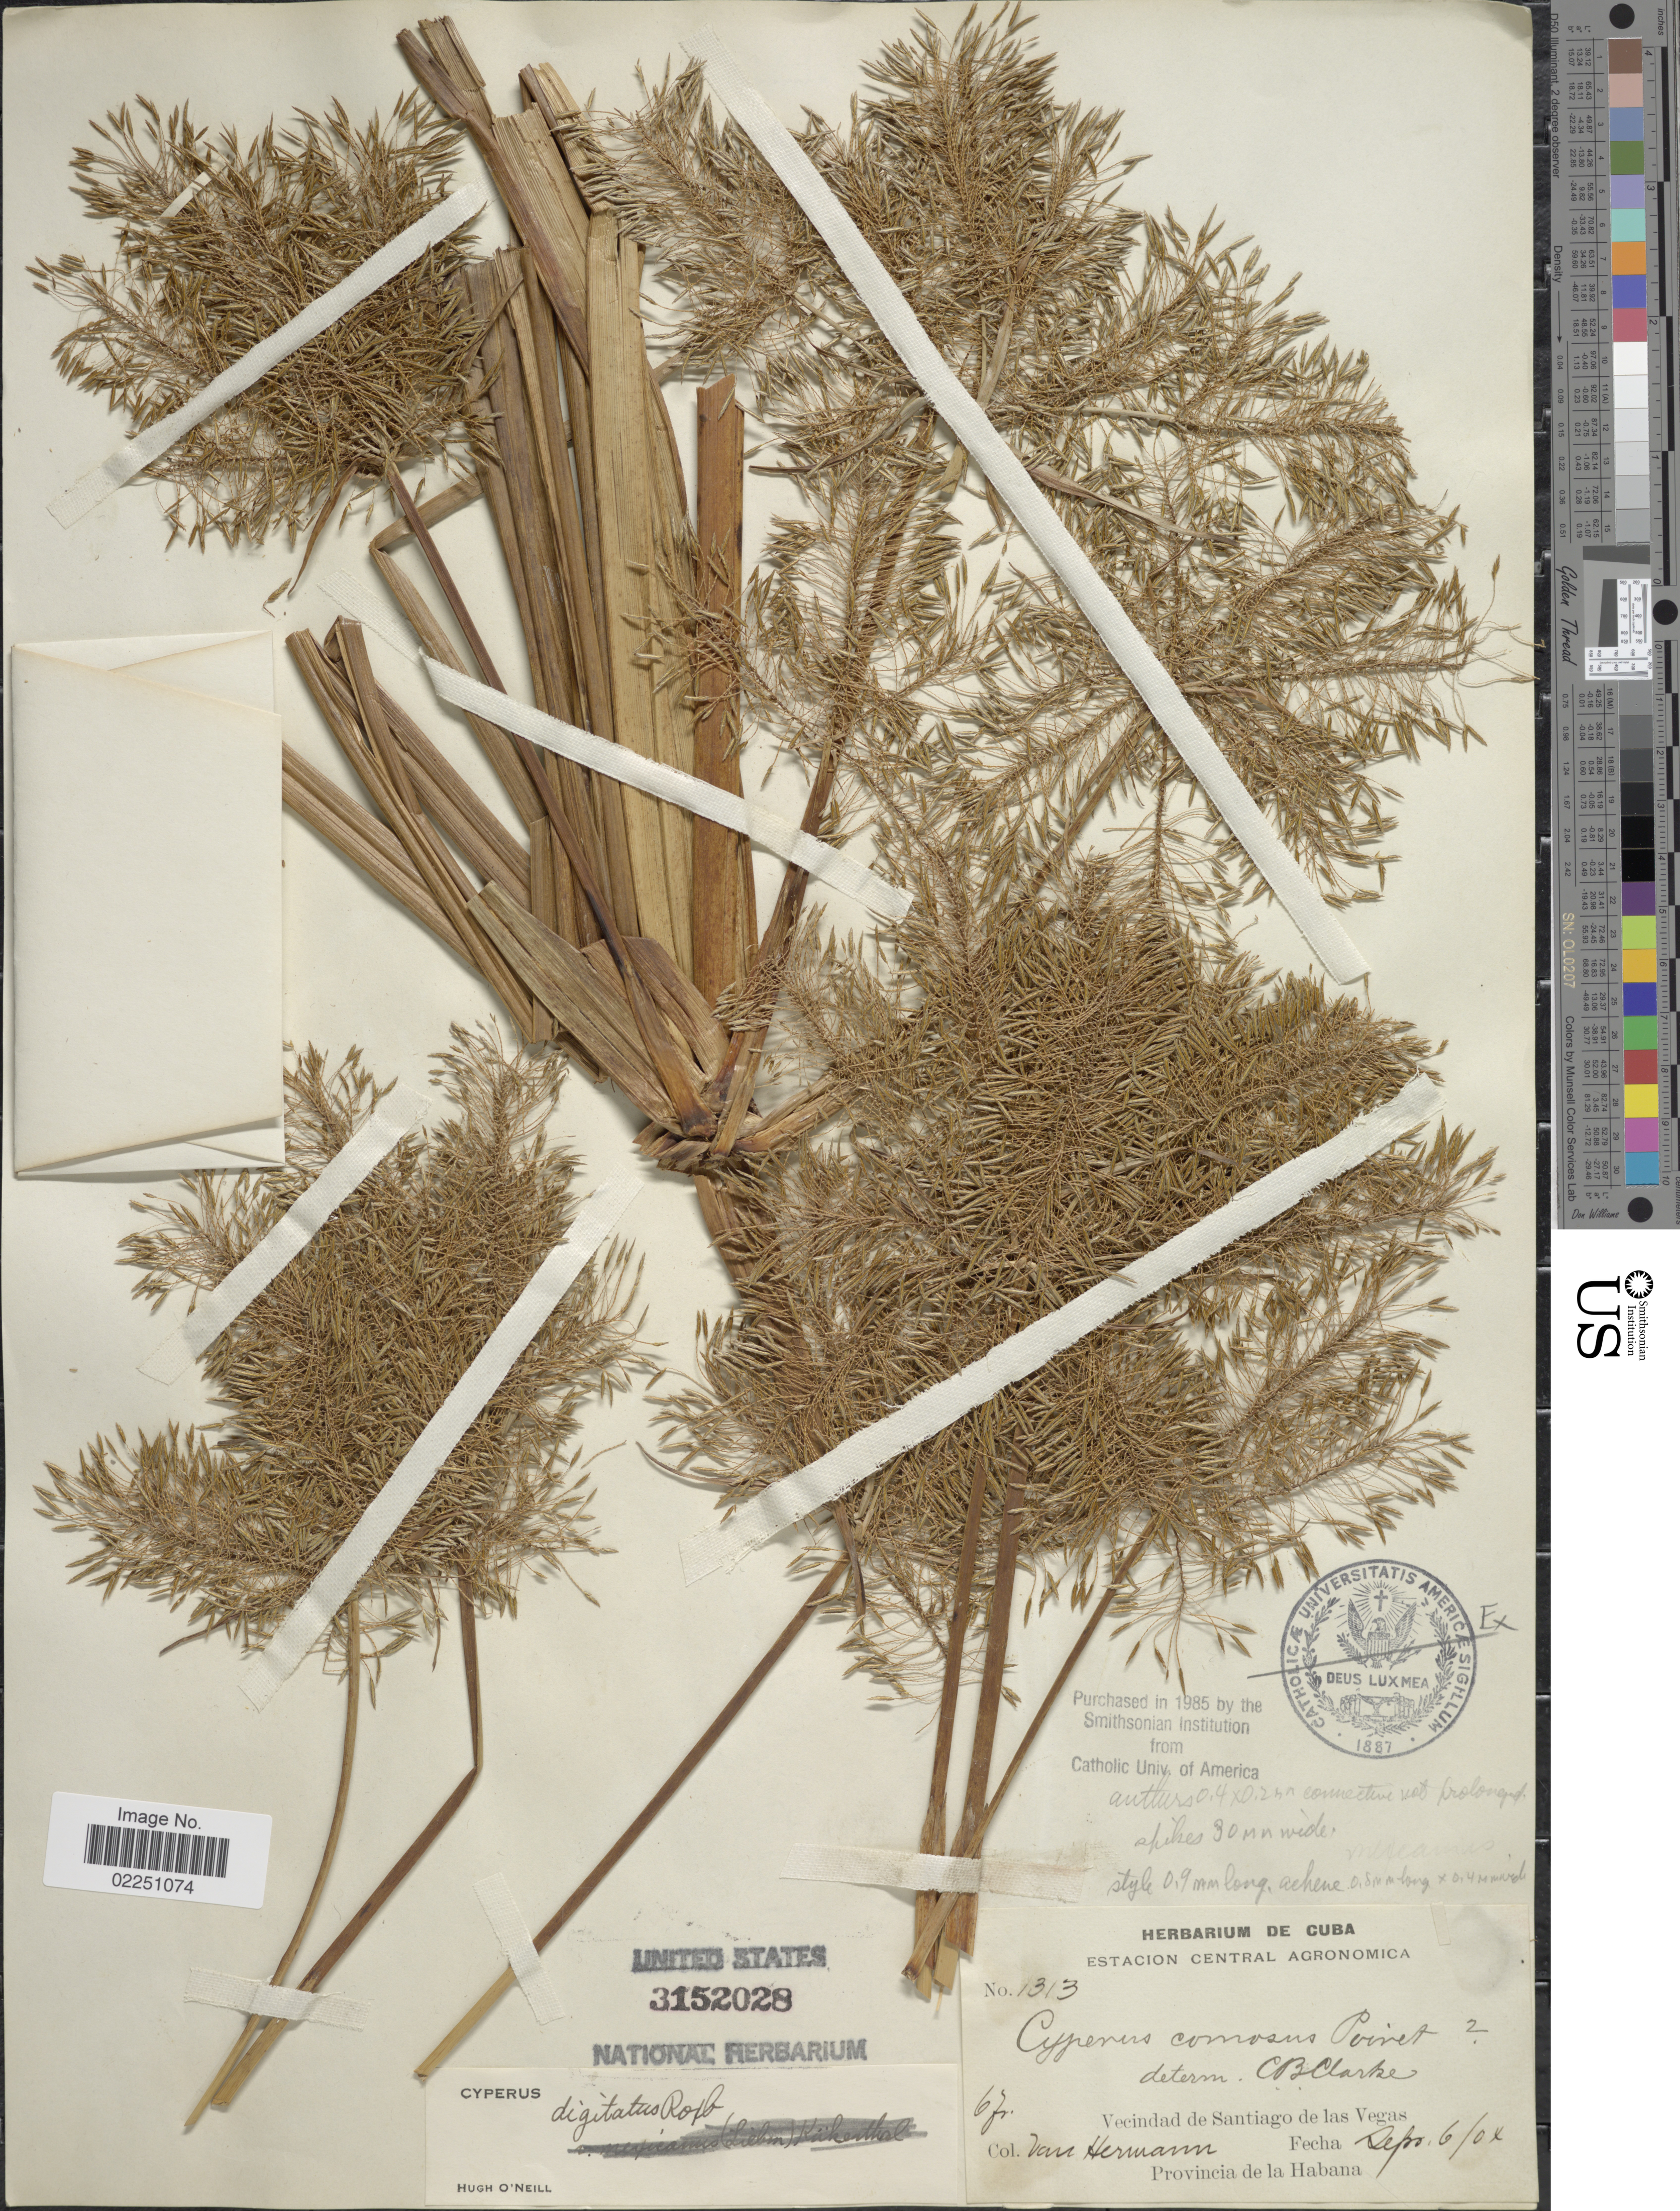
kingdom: Plantae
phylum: Tracheophyta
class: Liliopsida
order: Poales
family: Cyperaceae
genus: Cyperus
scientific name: Cyperus digitatus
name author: Roxb.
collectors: Van Hermann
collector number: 1313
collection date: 1904-09-06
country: Cuba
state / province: La Habana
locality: Vecindad de Santiago de las Vegas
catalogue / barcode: US 3152028